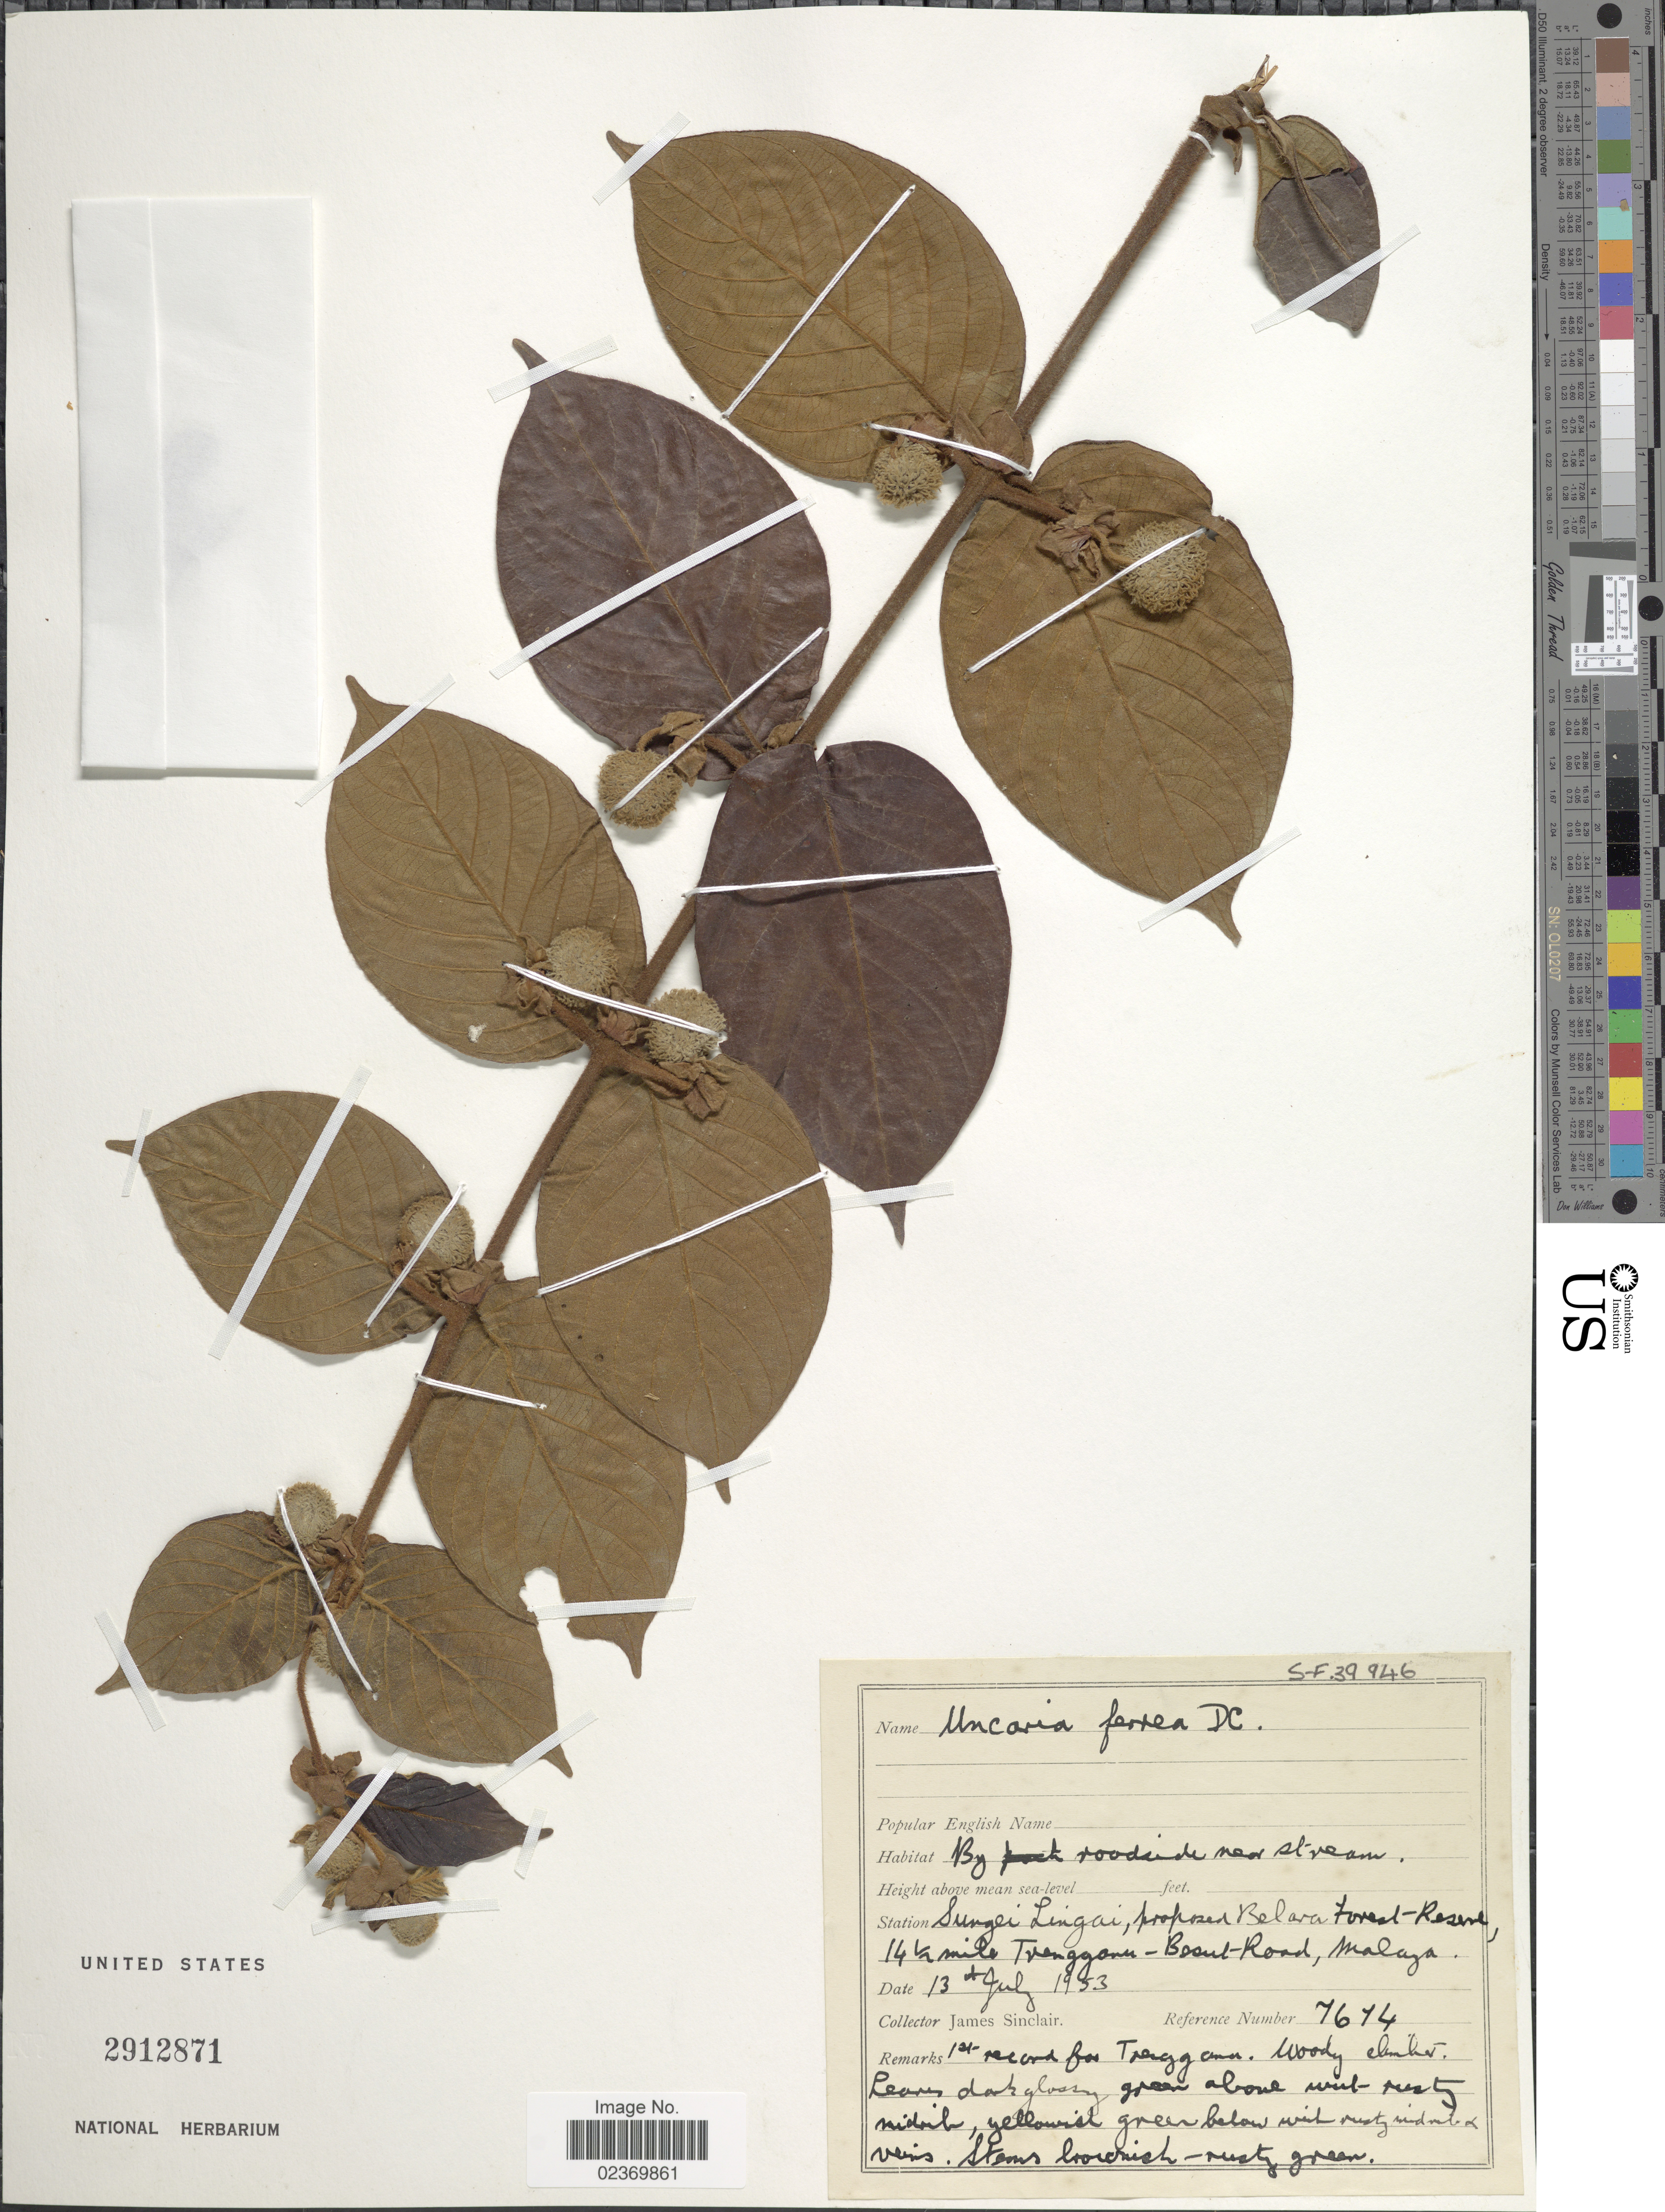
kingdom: Plantae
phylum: Tracheophyta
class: Magnoliopsida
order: Gentianales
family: Rubiaceae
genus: Uncaria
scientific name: Uncaria ferrea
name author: (Blume) DC.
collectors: J. Sinclair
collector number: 7674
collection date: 1953-07-13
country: Malaysia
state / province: Terengganu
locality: Sungei Lingai, proposed Belara Forest - Reserve, 14½ mile Trenggaru - Besil - Road, Malaya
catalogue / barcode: US 2912871